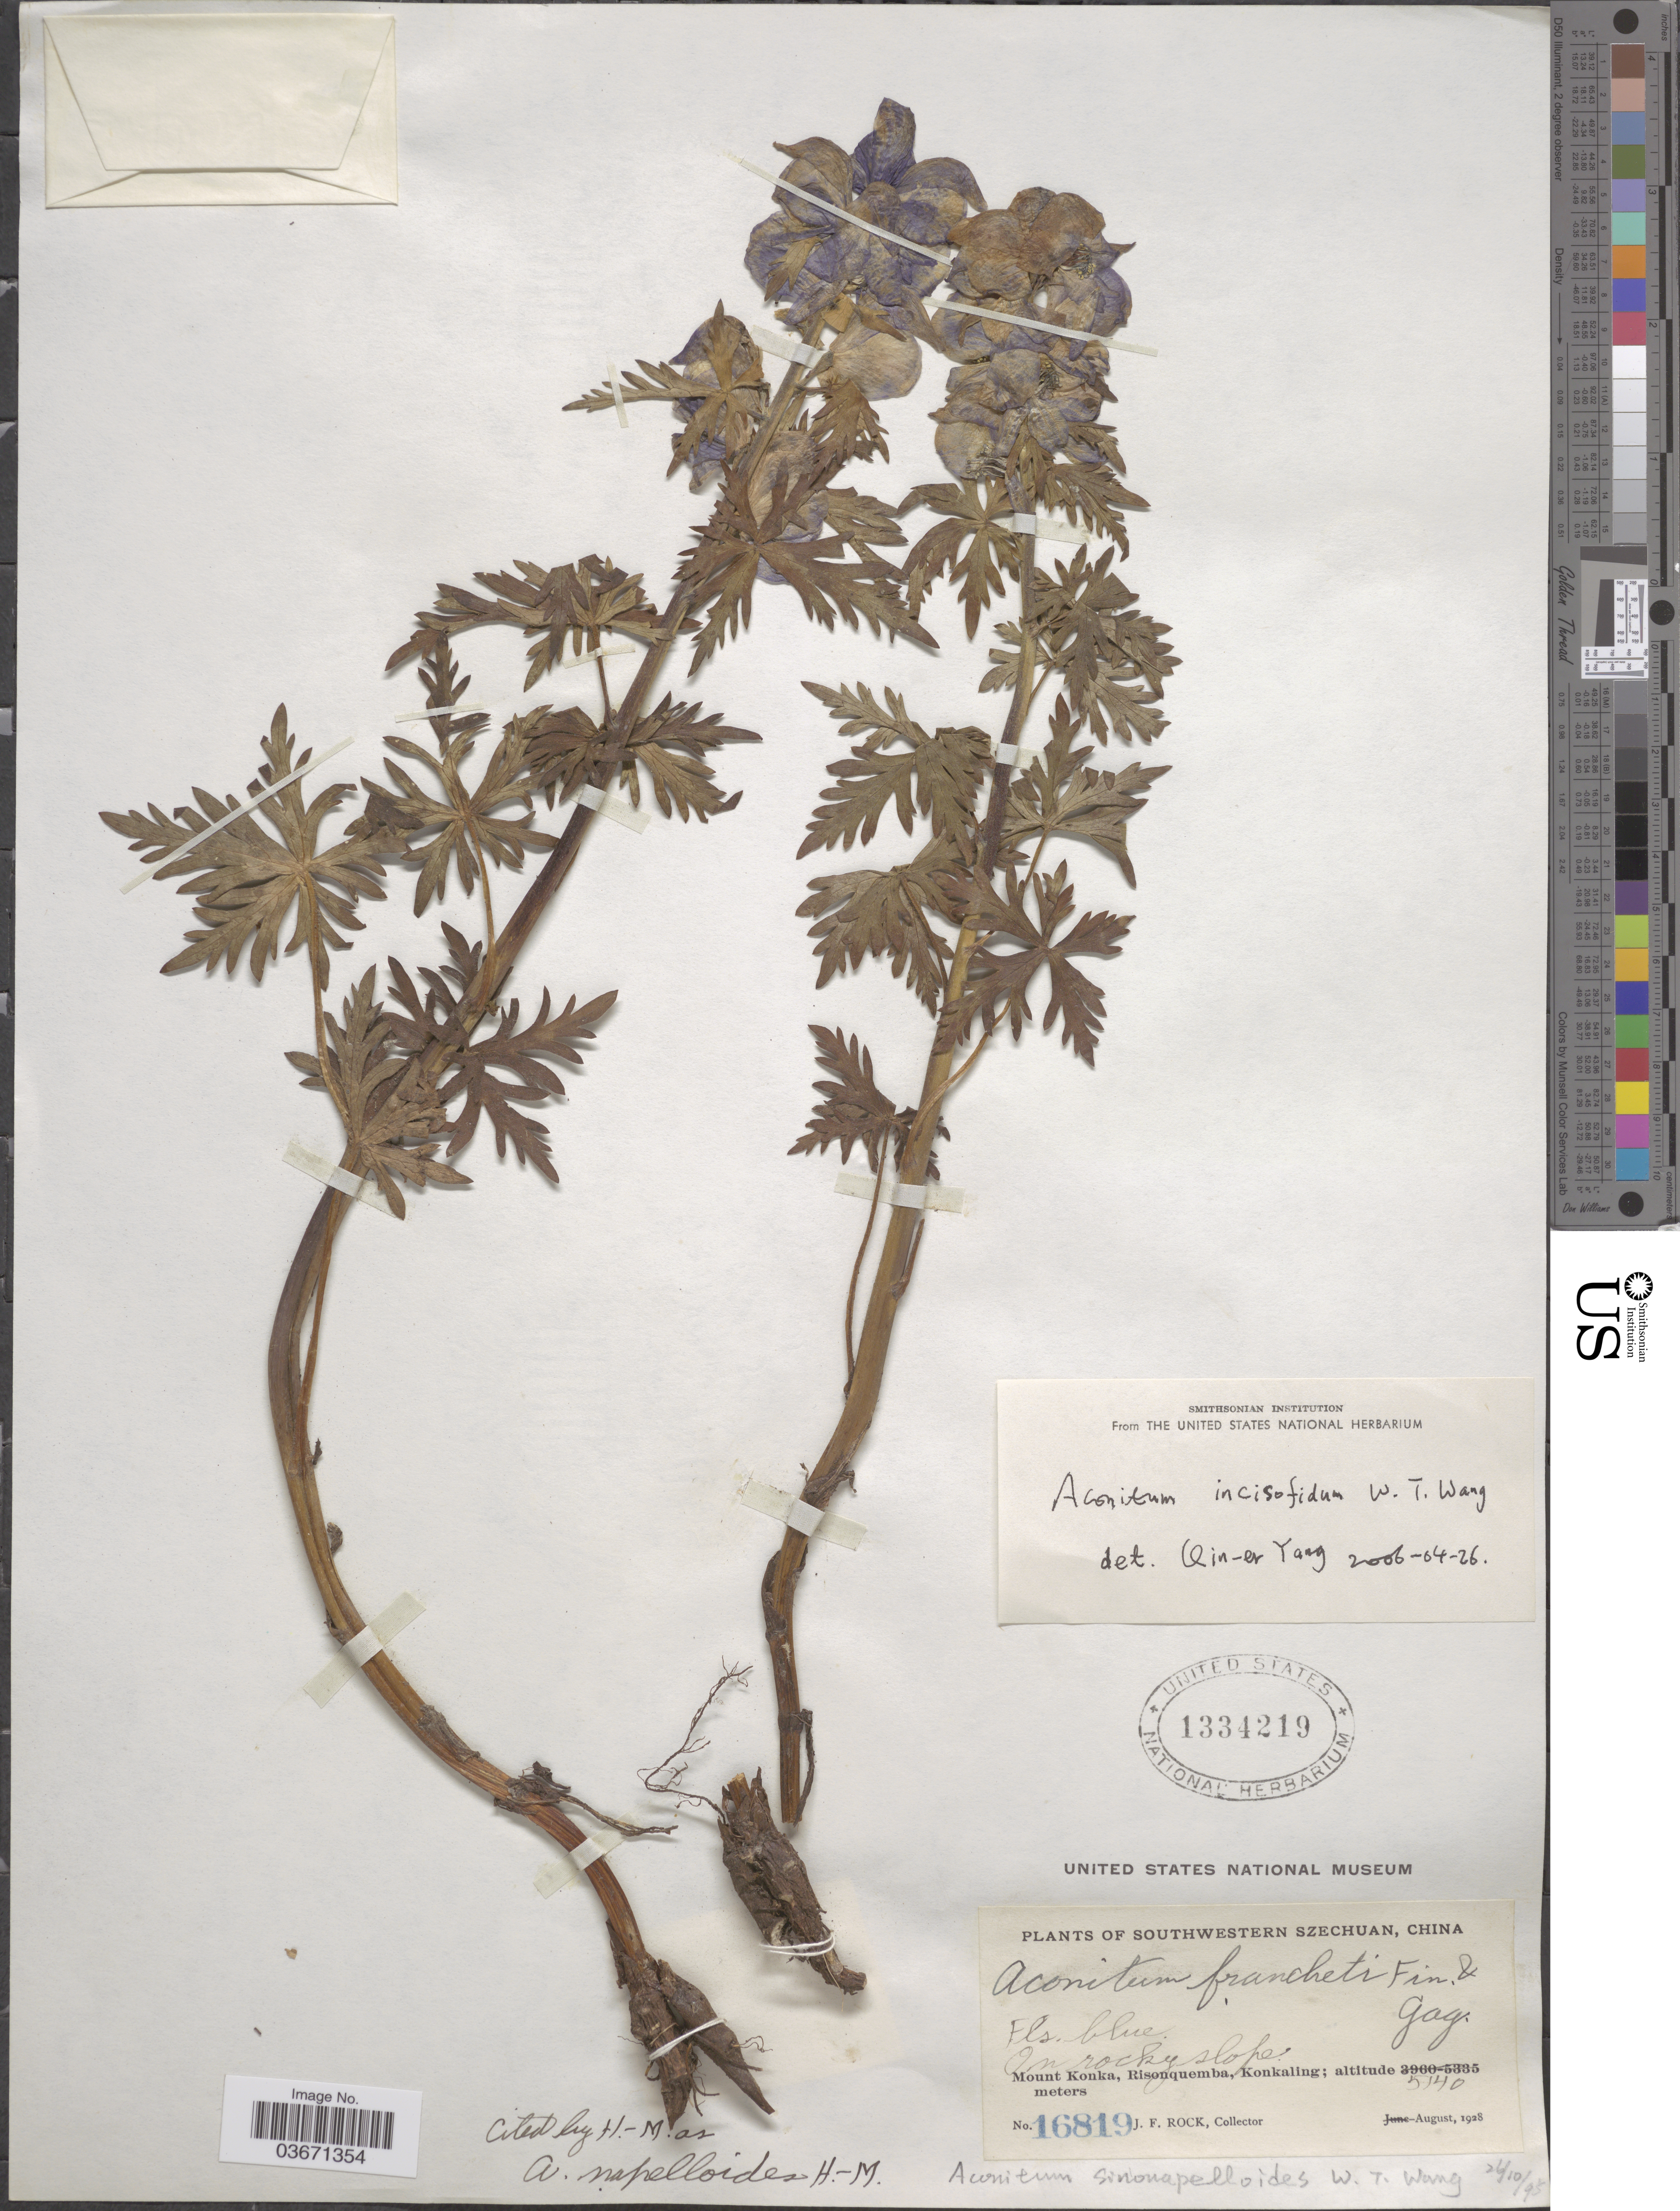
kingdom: Plantae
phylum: Tracheophyta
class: Magnoliopsida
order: Ranunculales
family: Ranunculaceae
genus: Aconitum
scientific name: Aconitum incisofidum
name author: W.T. Wang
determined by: Yang, Q. E.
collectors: J. Rock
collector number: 16819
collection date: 1928-08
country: China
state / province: Sichuan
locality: Southwestern Szechuan. Mount Konka, Risonquemba, Konkaling.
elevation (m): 5140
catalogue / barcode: US 1334219